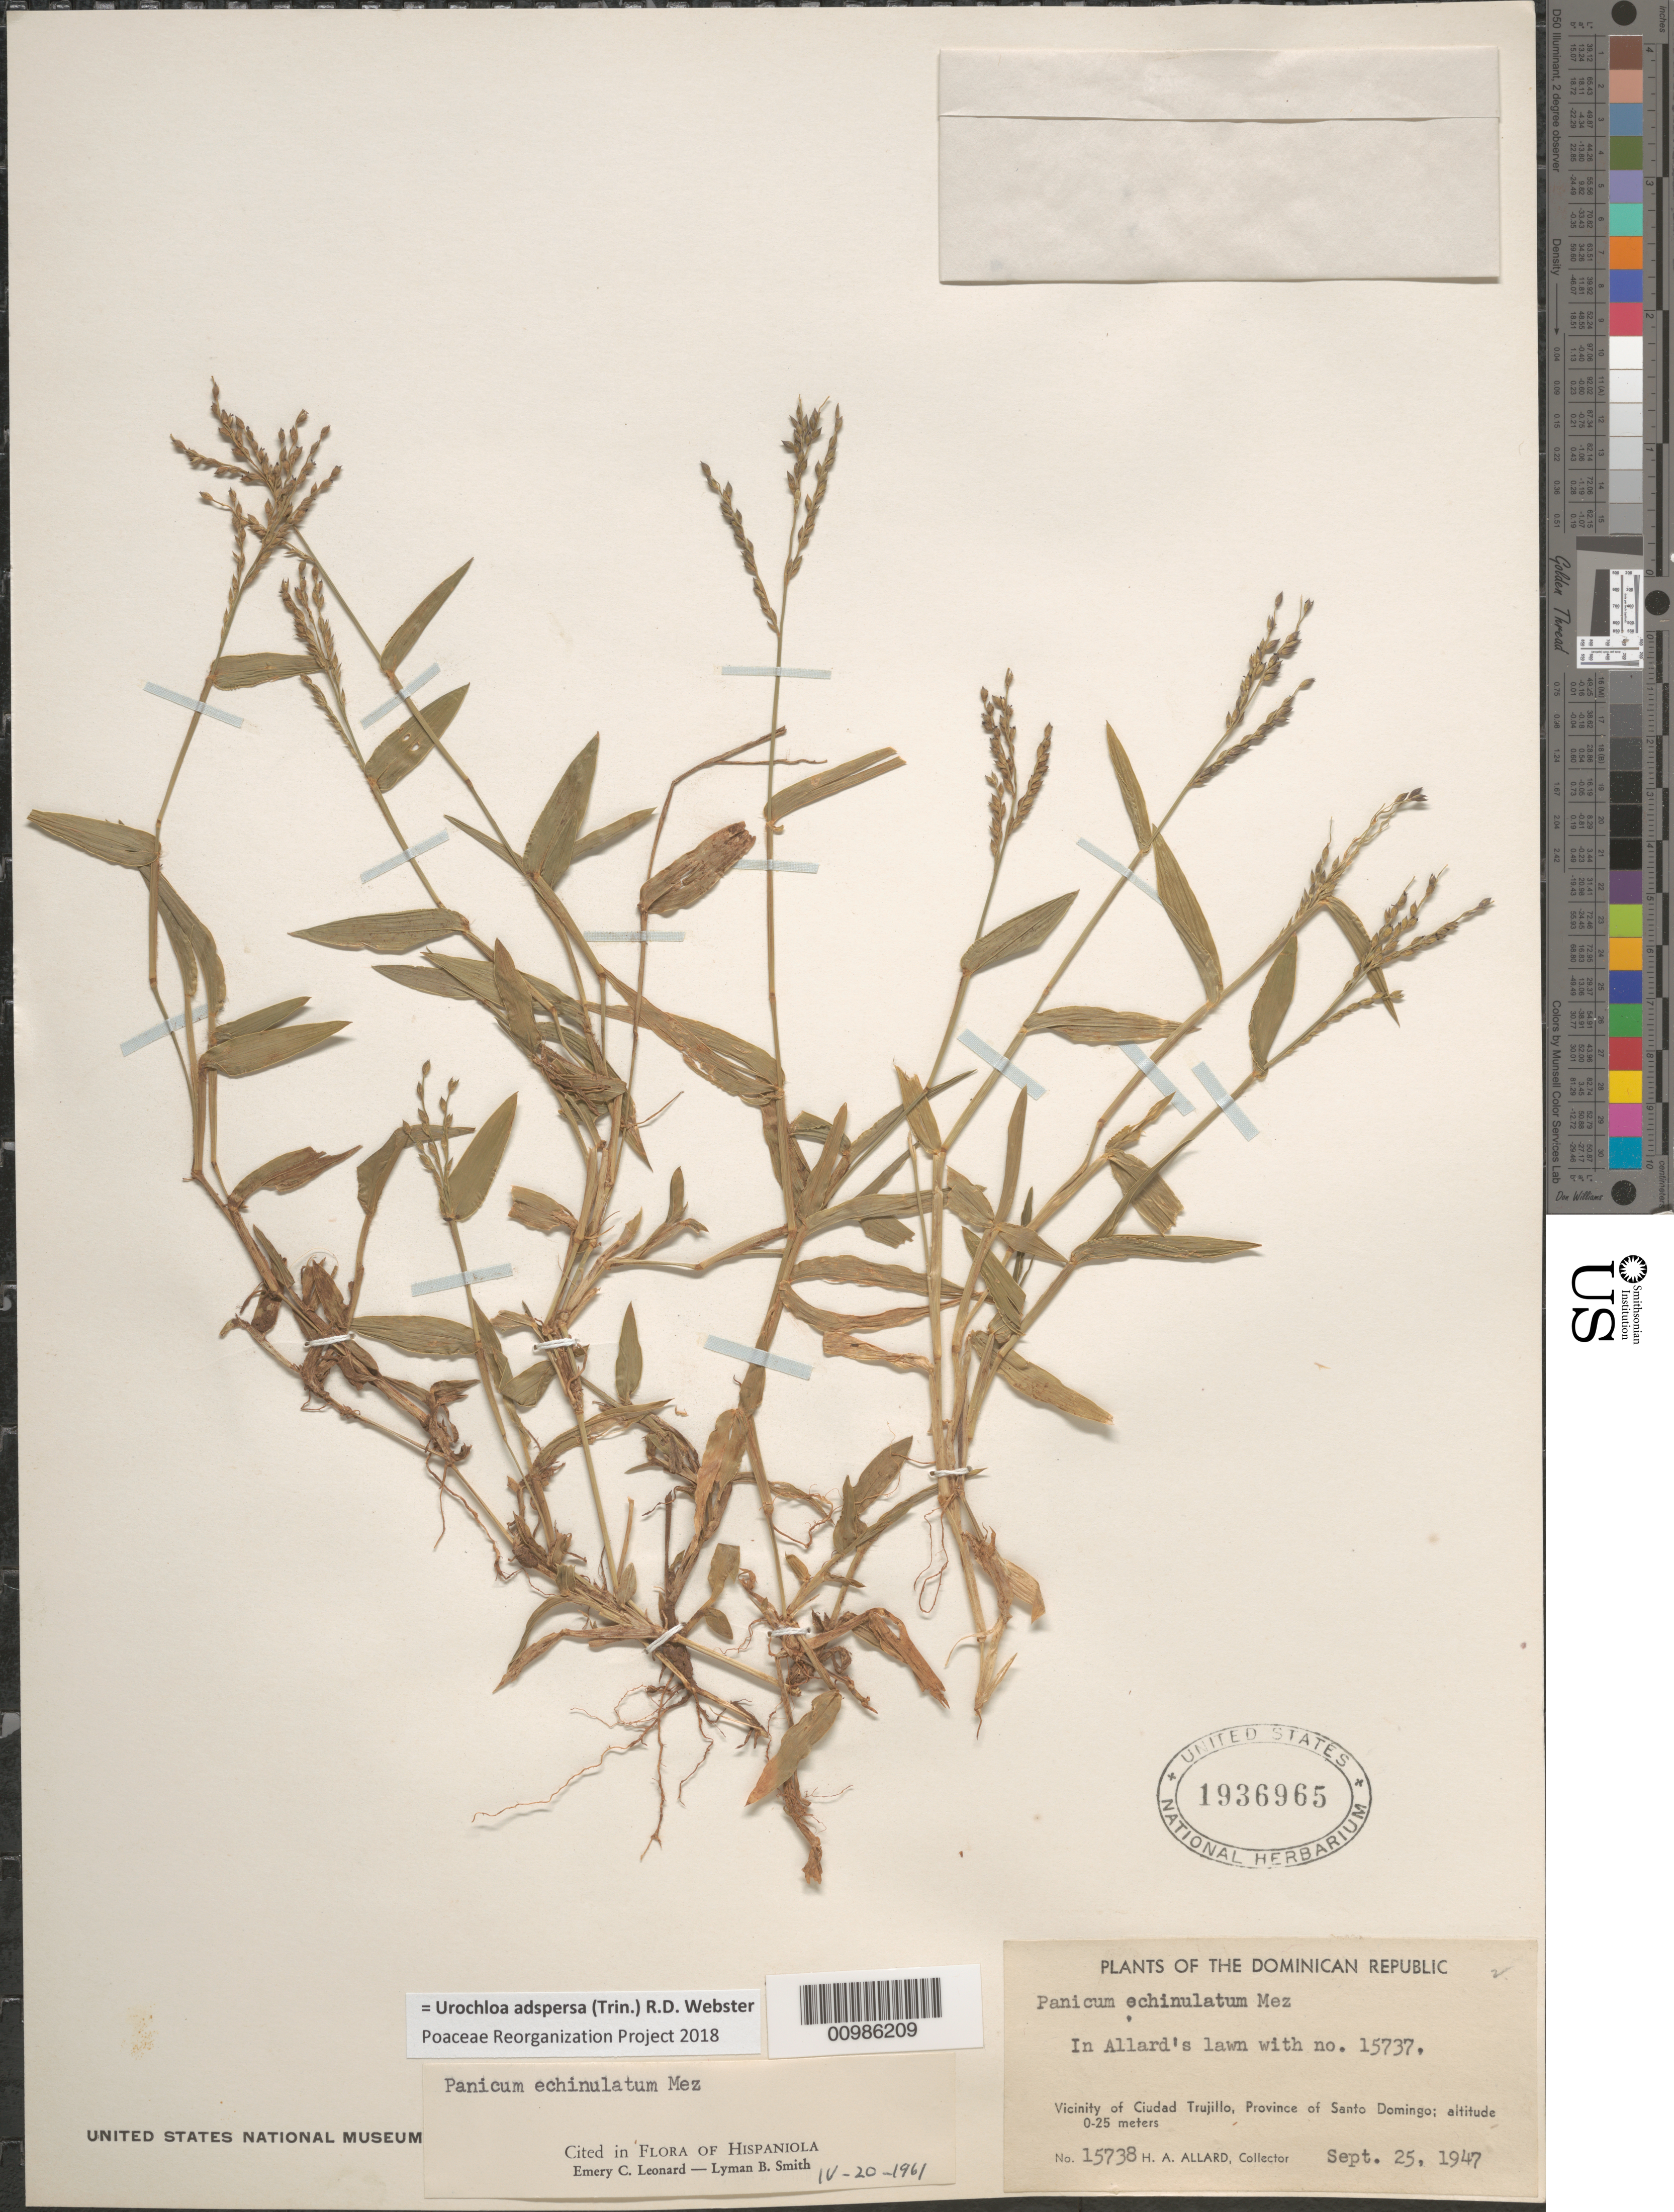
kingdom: Plantae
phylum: Tracheophyta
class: Liliopsida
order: Poales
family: Poaceae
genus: Brachiaria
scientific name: Brachiaria echinulata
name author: (Mez) Parodi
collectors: H. A. Allard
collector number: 15738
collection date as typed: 25 Sep 1947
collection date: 1947-09-25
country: Dominican Republic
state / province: Distrito Nacional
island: Hispaniola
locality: Near Santo Domingo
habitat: in lawn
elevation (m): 0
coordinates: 0 N, 0 E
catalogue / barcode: US 1936965